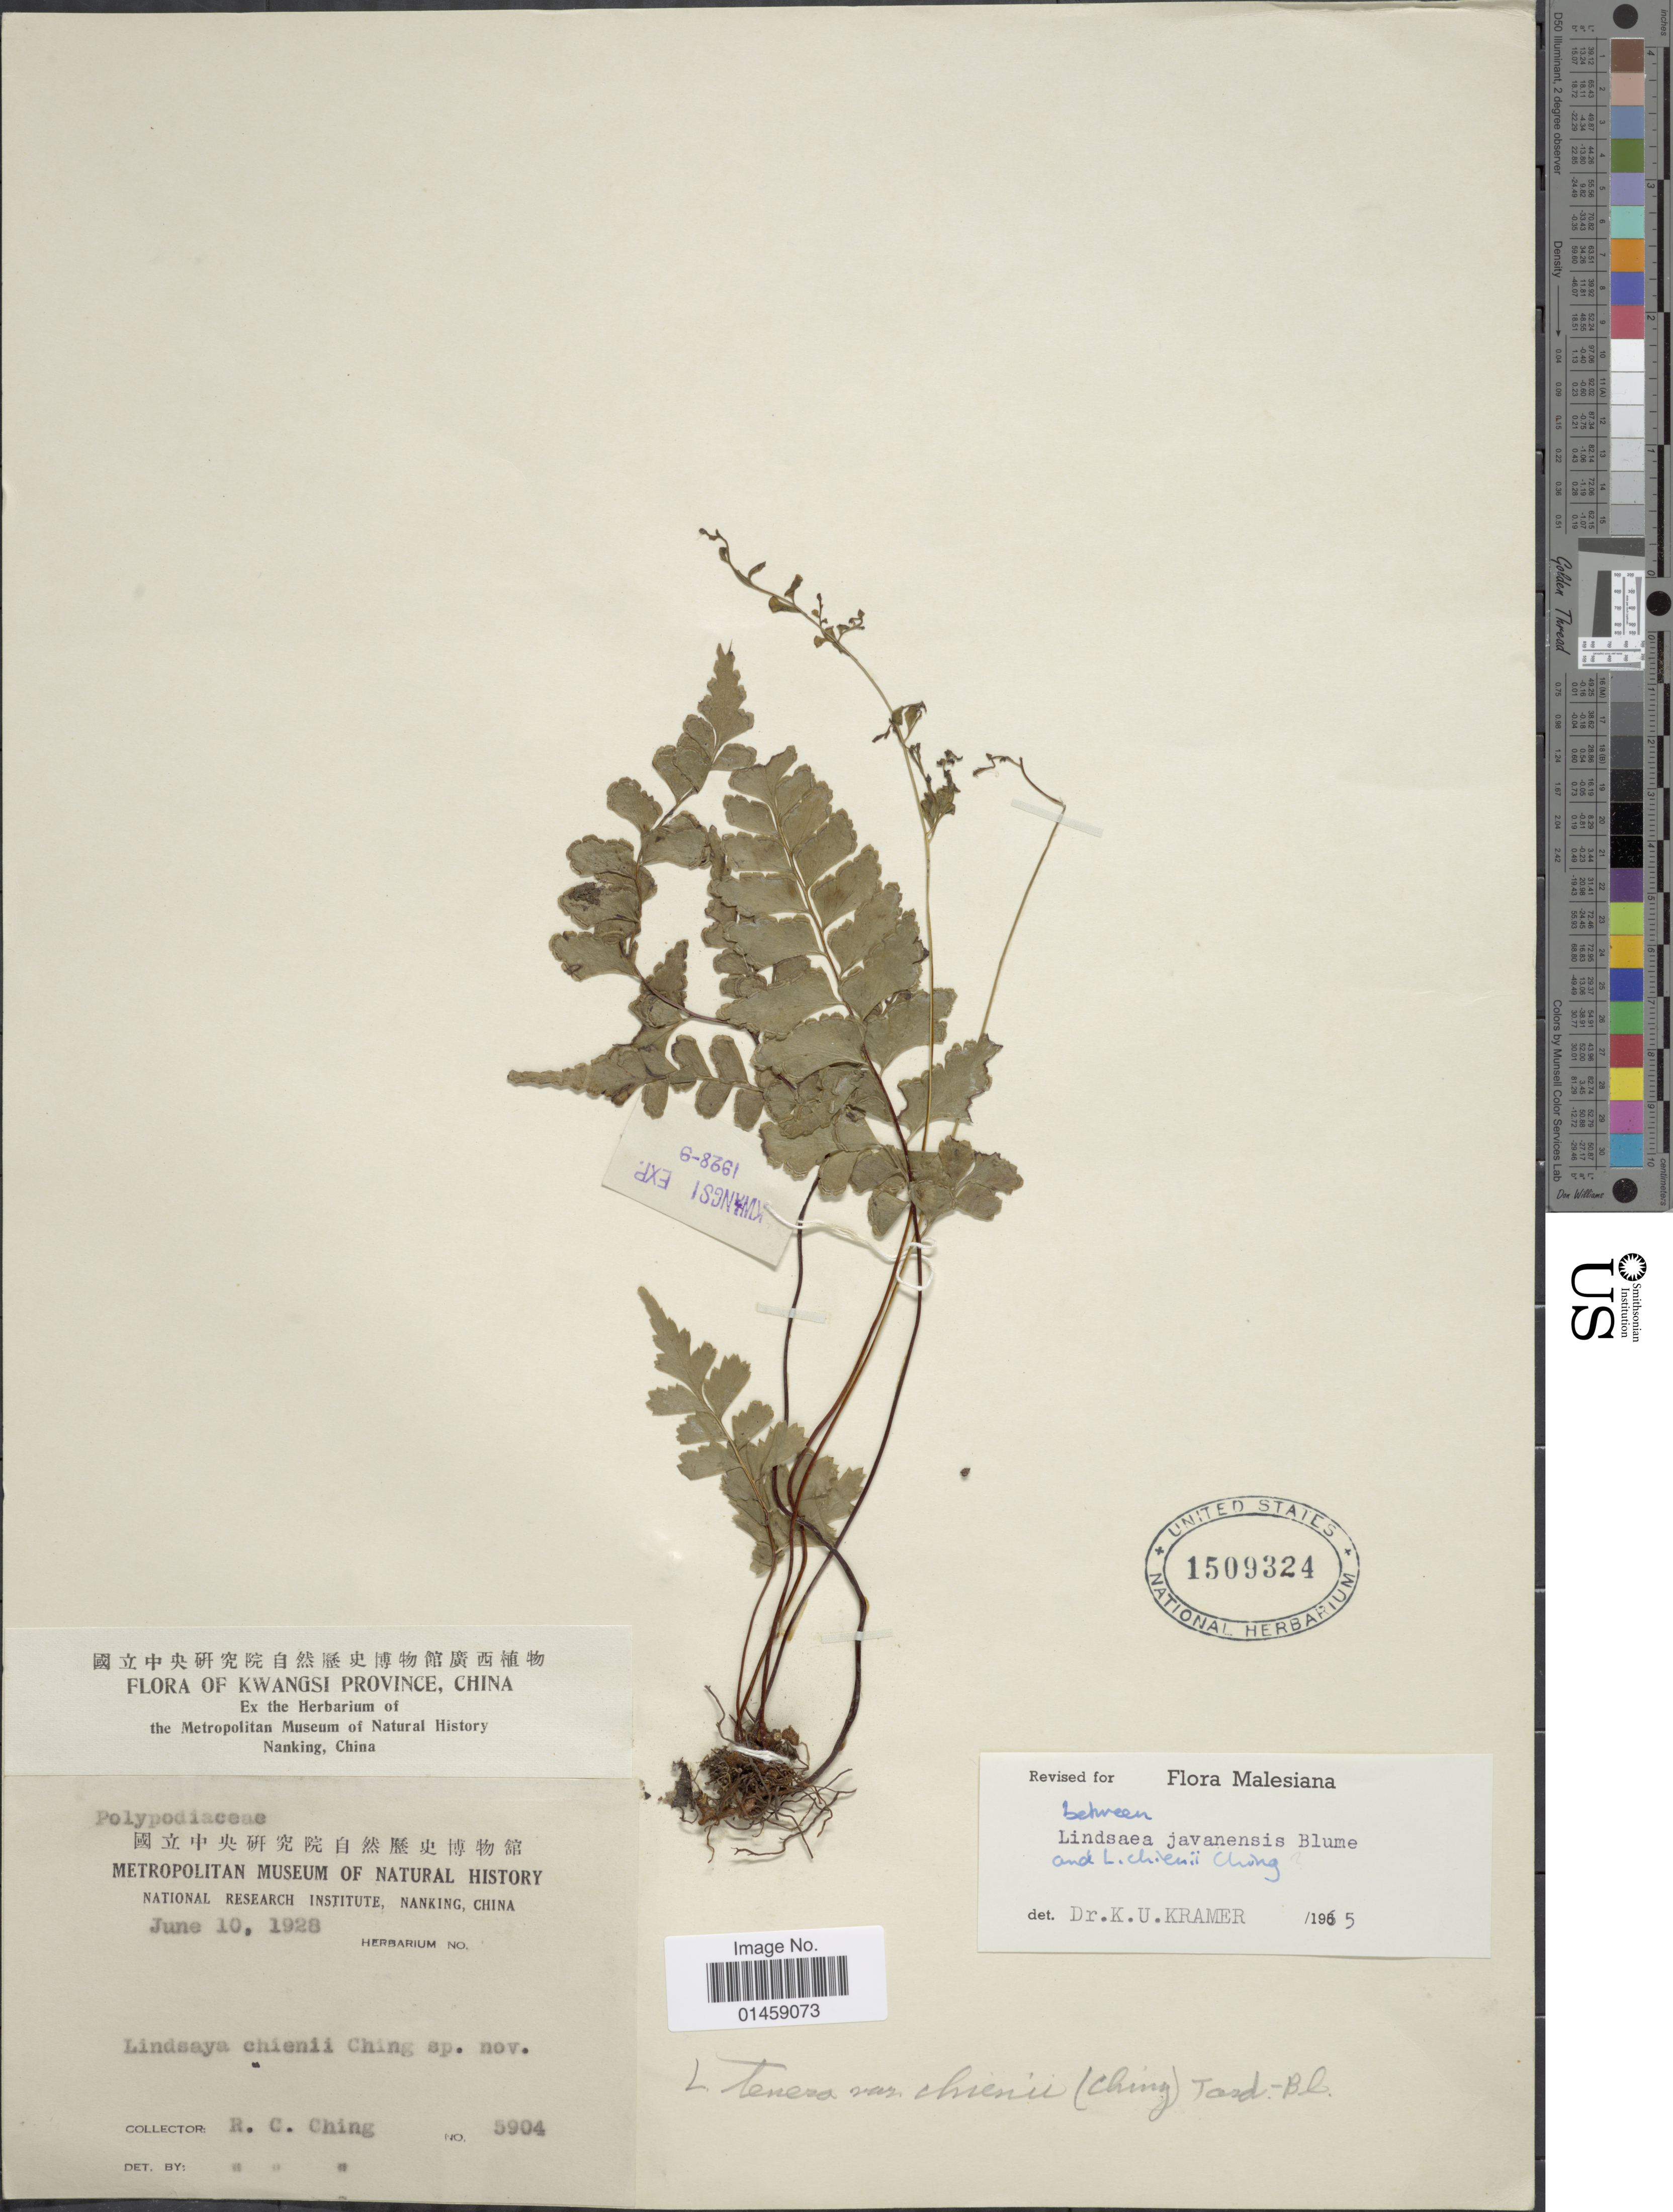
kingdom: Plantae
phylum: Tracheophyta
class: Polypodiopsida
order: Polypodiales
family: Lindsaeaceae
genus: Lindsaea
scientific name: Lindsaea javanensis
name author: Blume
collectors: R. C. Ching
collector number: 5904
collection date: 1928-06-10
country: China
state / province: Guangxi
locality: Kwangsi Province, Nanking.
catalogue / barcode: US 1509324